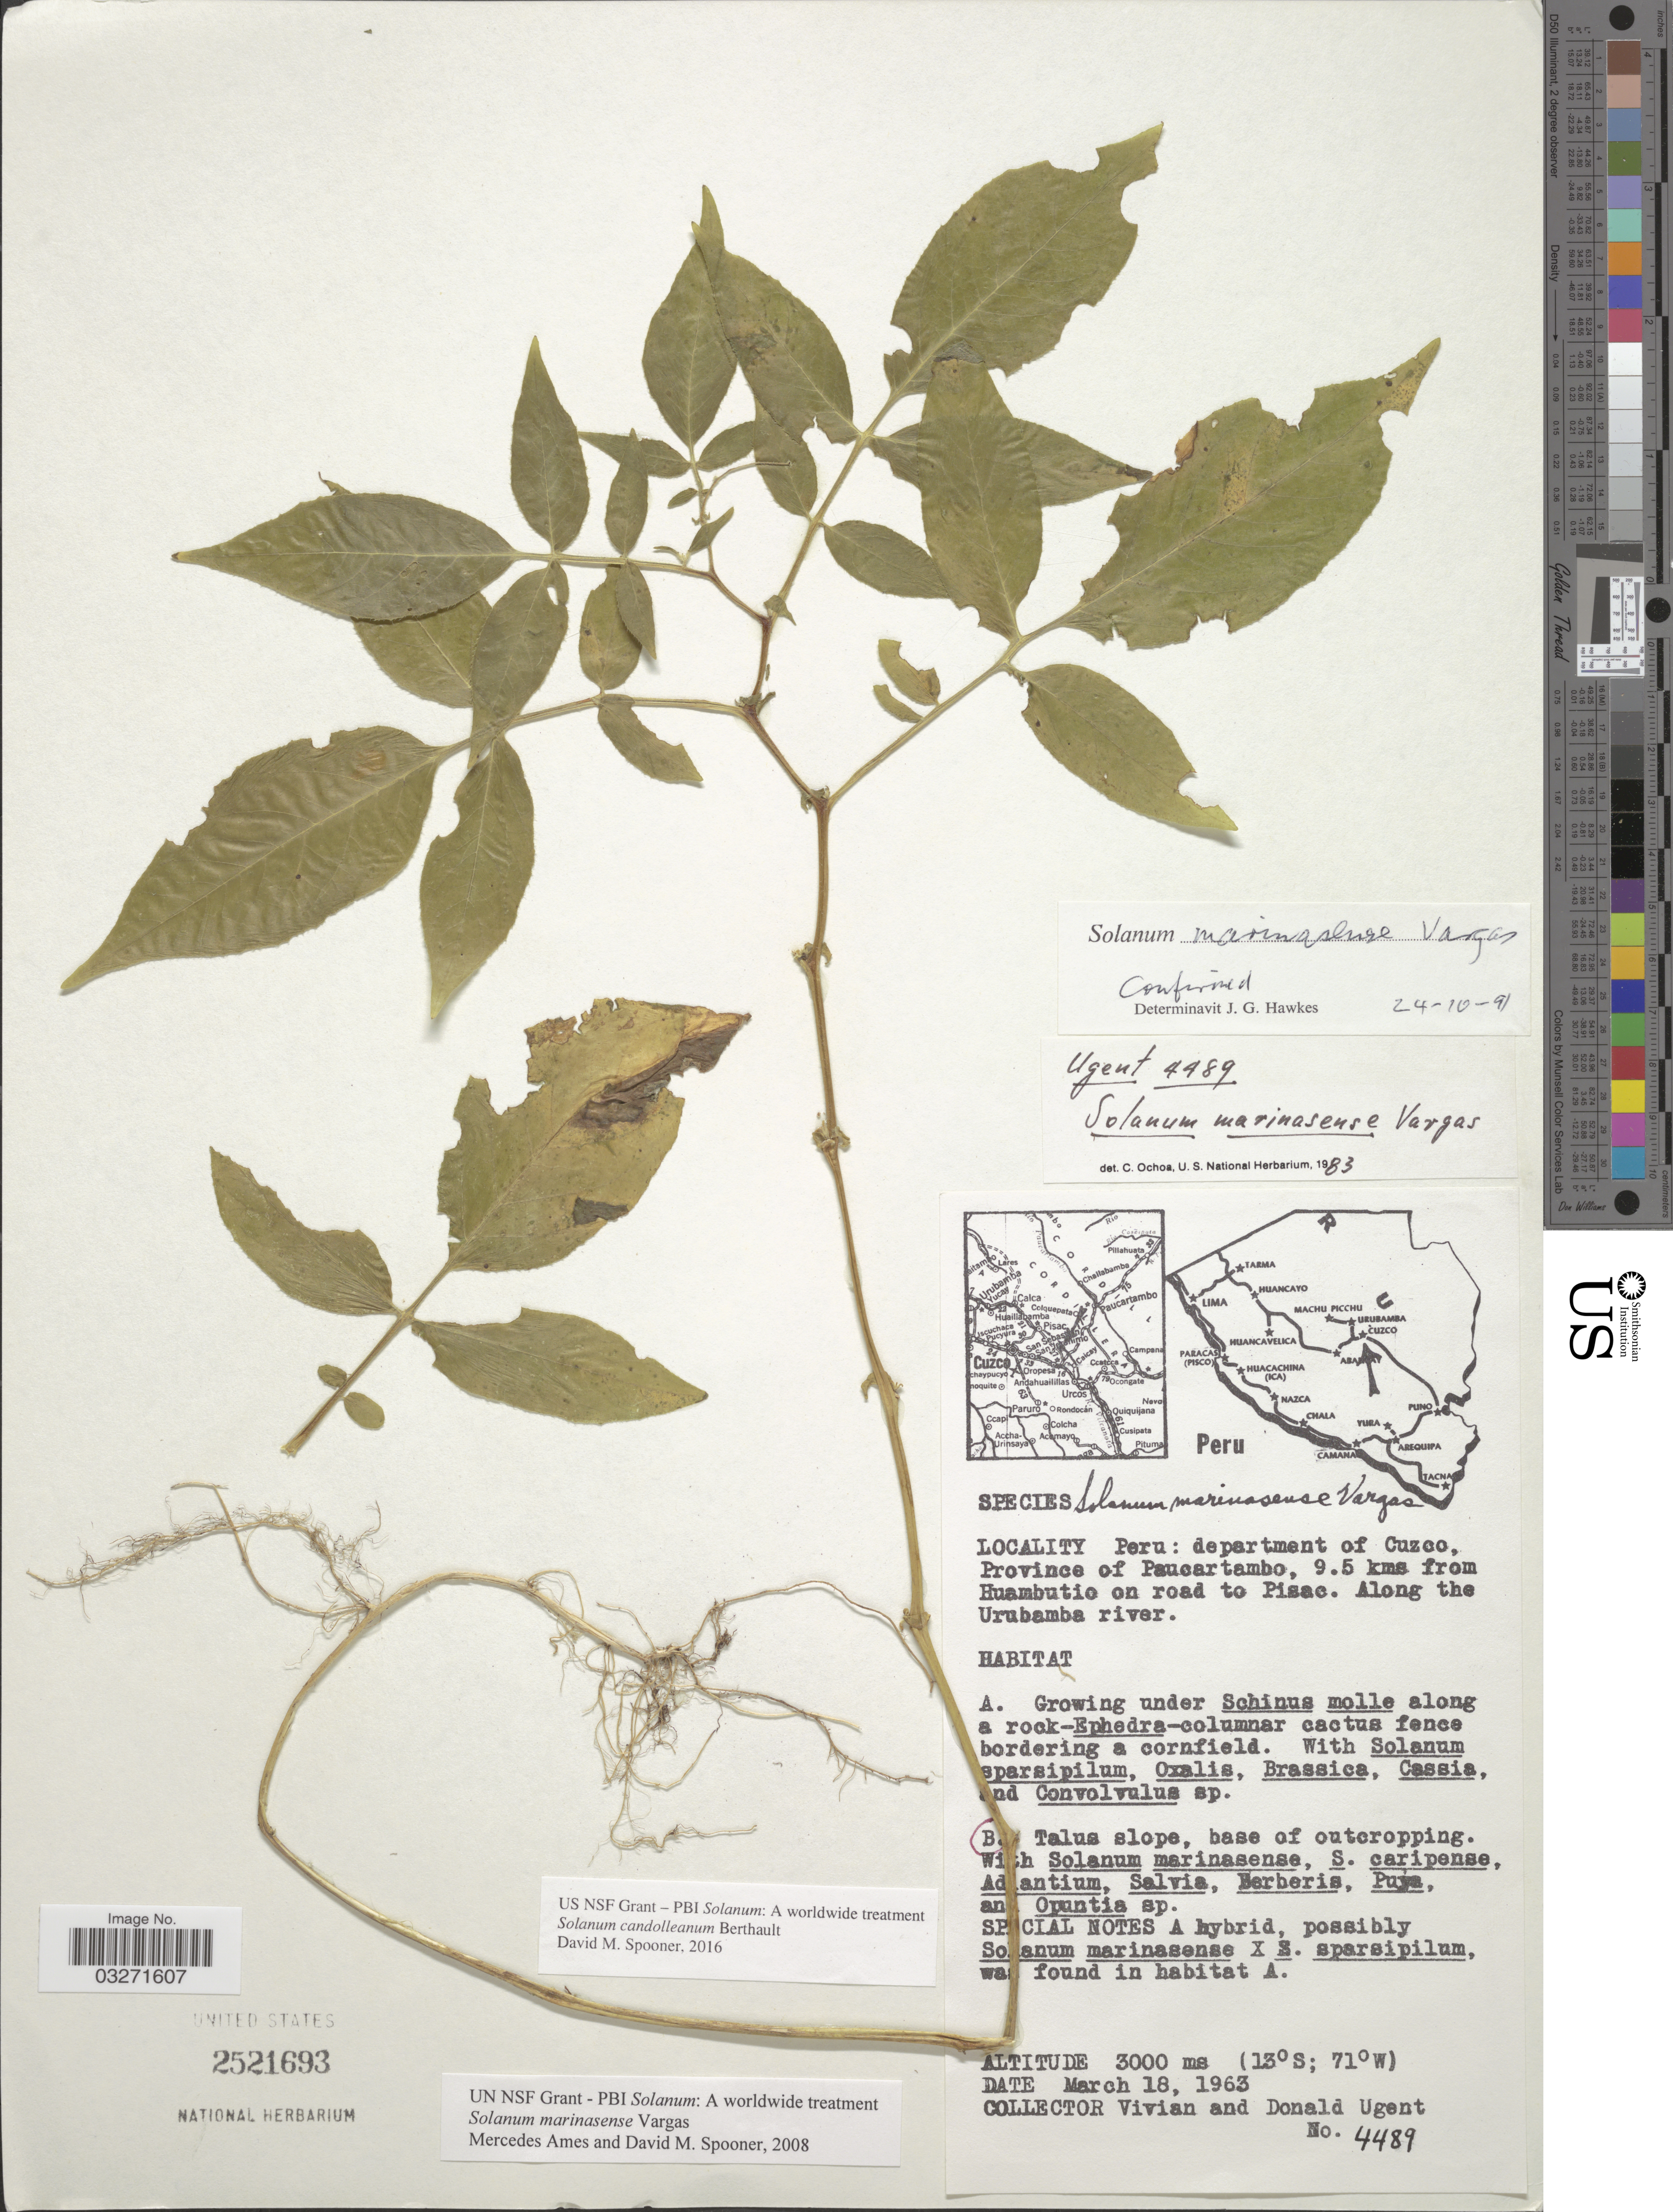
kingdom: Plantae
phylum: Tracheophyta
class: Magnoliopsida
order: Solanales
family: Solanaceae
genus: Solanum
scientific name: Solanum candolleanum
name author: Berthault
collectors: V. Ugent & D. Ugent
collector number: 4489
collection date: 1963-03-18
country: Peru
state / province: Cusco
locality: Department of Cuzco, Province of Paucartambo, 9.5 kms from Huambutio on road to Pisac. Along the Urubamba river.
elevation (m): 3000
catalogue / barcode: US 2521693